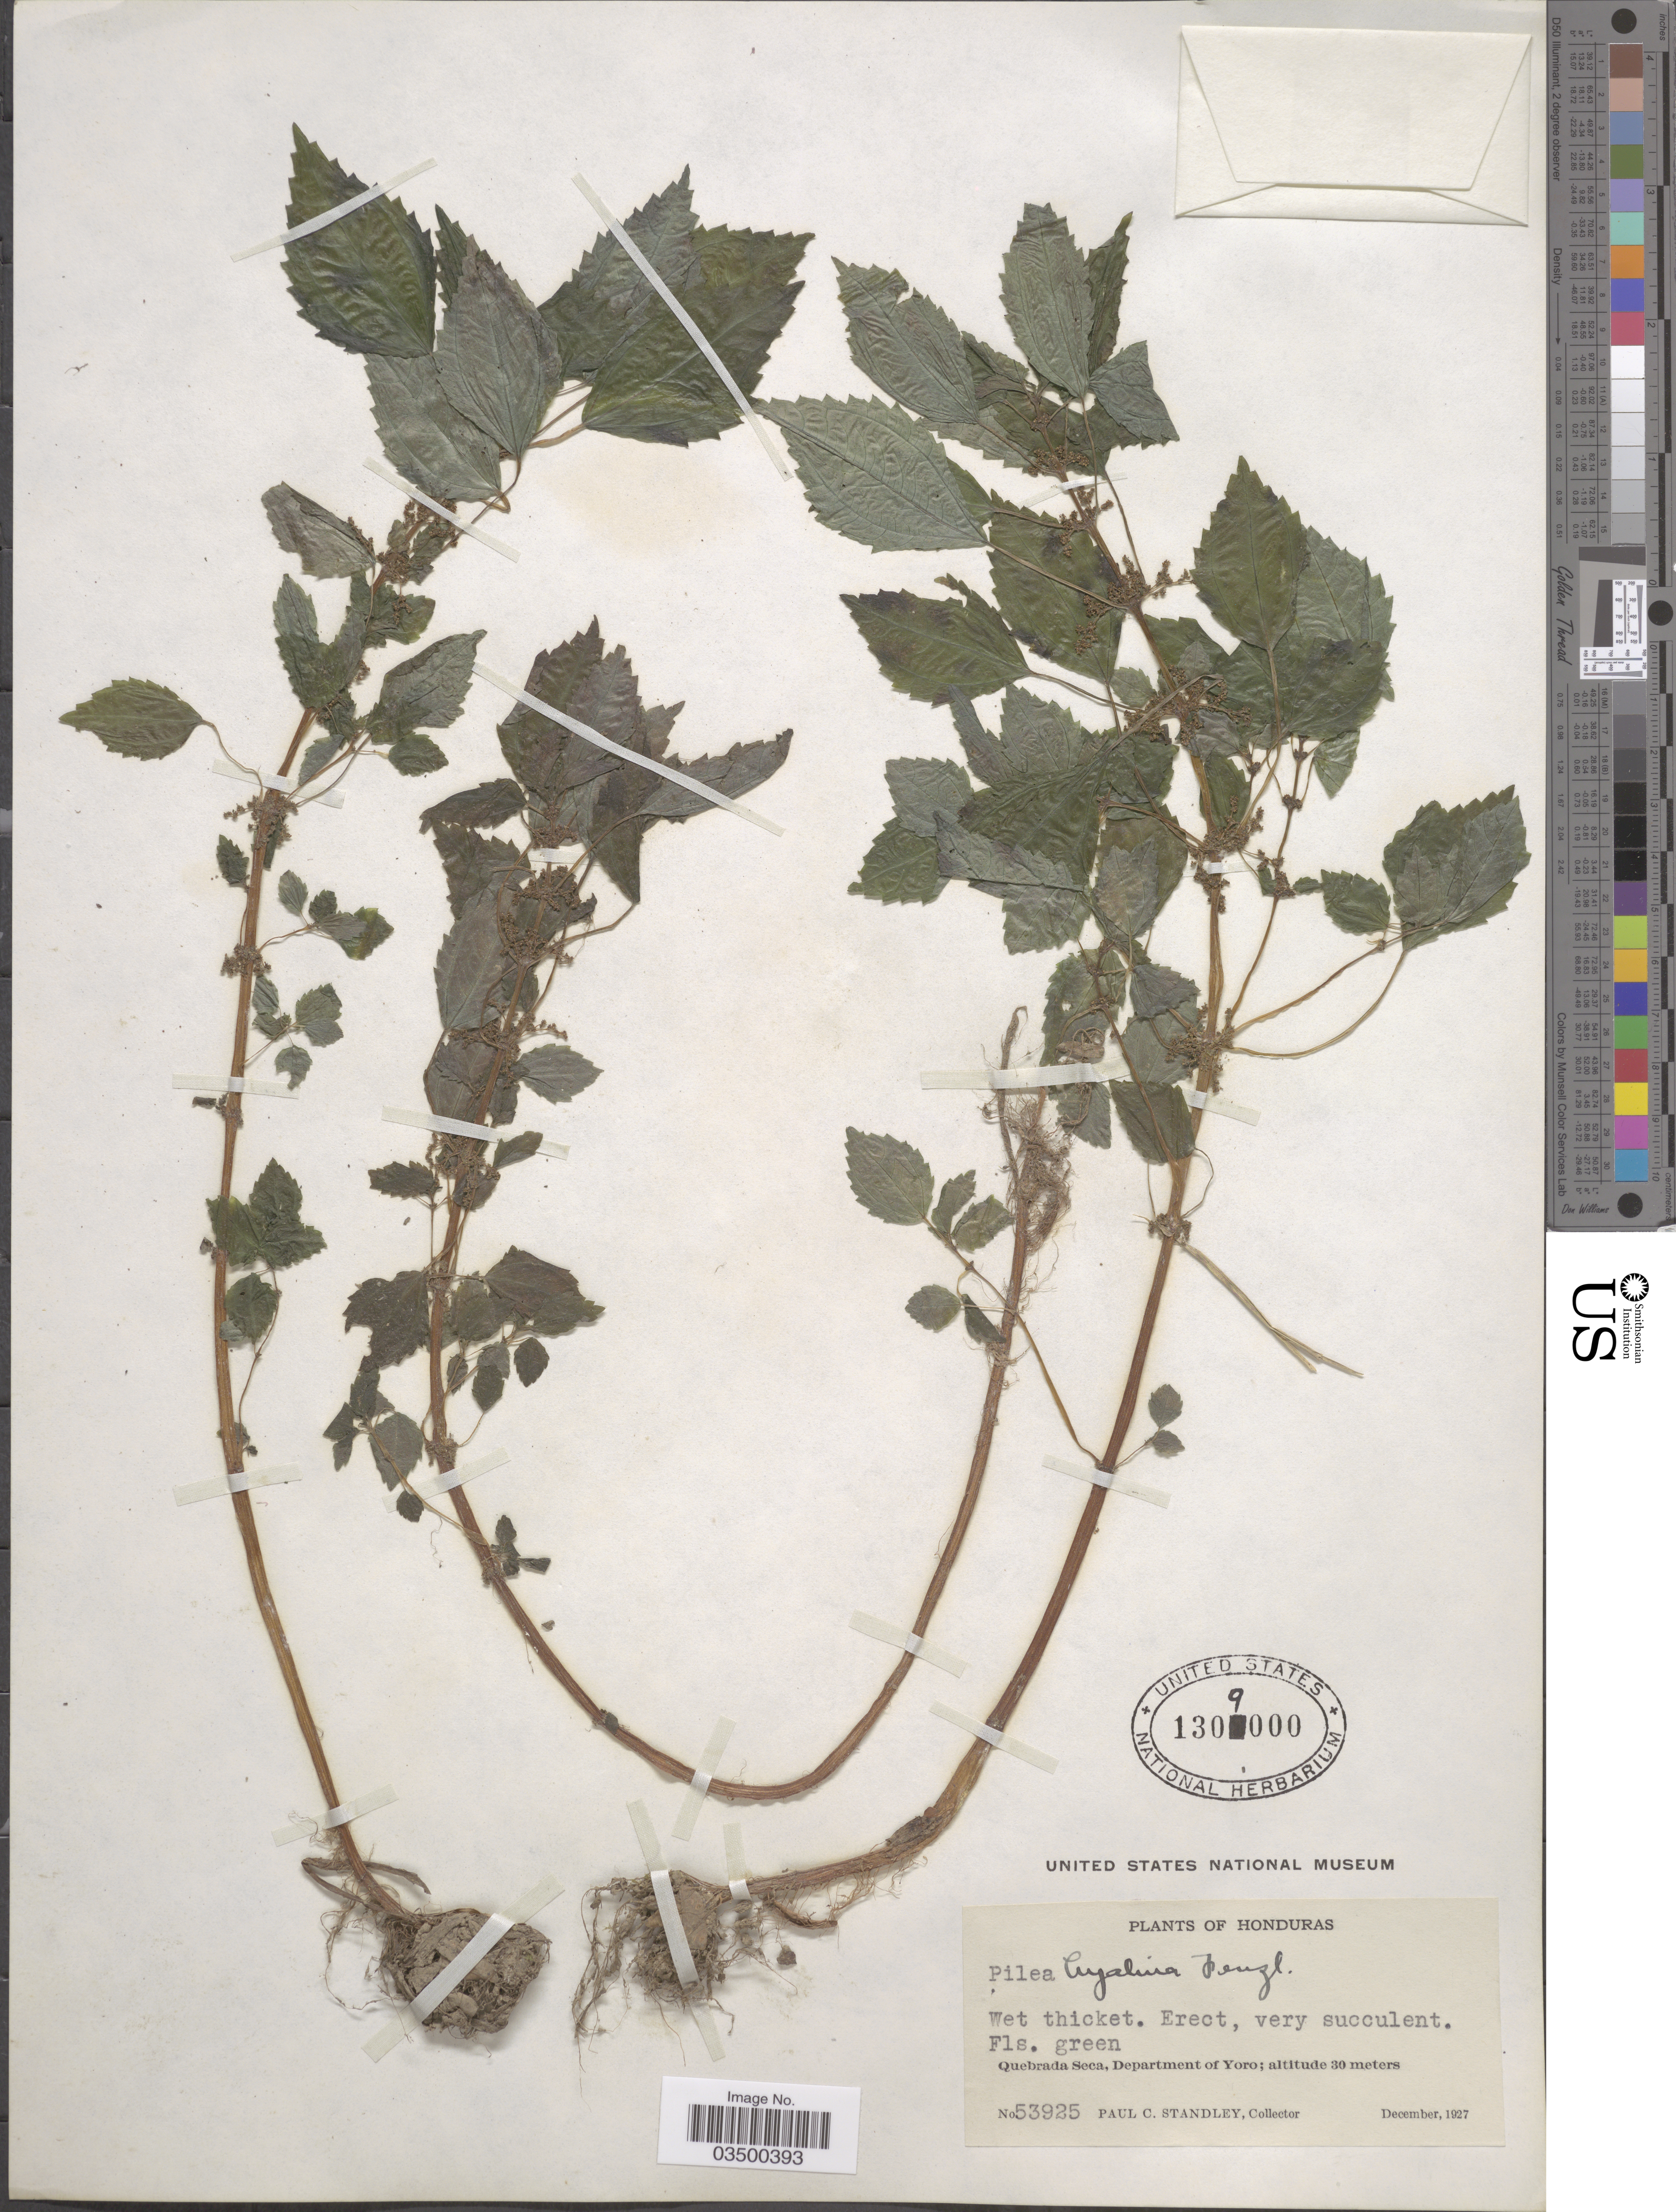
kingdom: Plantae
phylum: Tracheophyta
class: Magnoliopsida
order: Rosales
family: Urticaceae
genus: Pilea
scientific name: Pilea hyalina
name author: Fenzl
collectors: P. C. Standley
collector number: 53925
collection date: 1927-12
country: Honduras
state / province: Yoro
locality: Quebrada Seca, Department of Yoro.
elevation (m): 30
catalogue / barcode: US 1309000